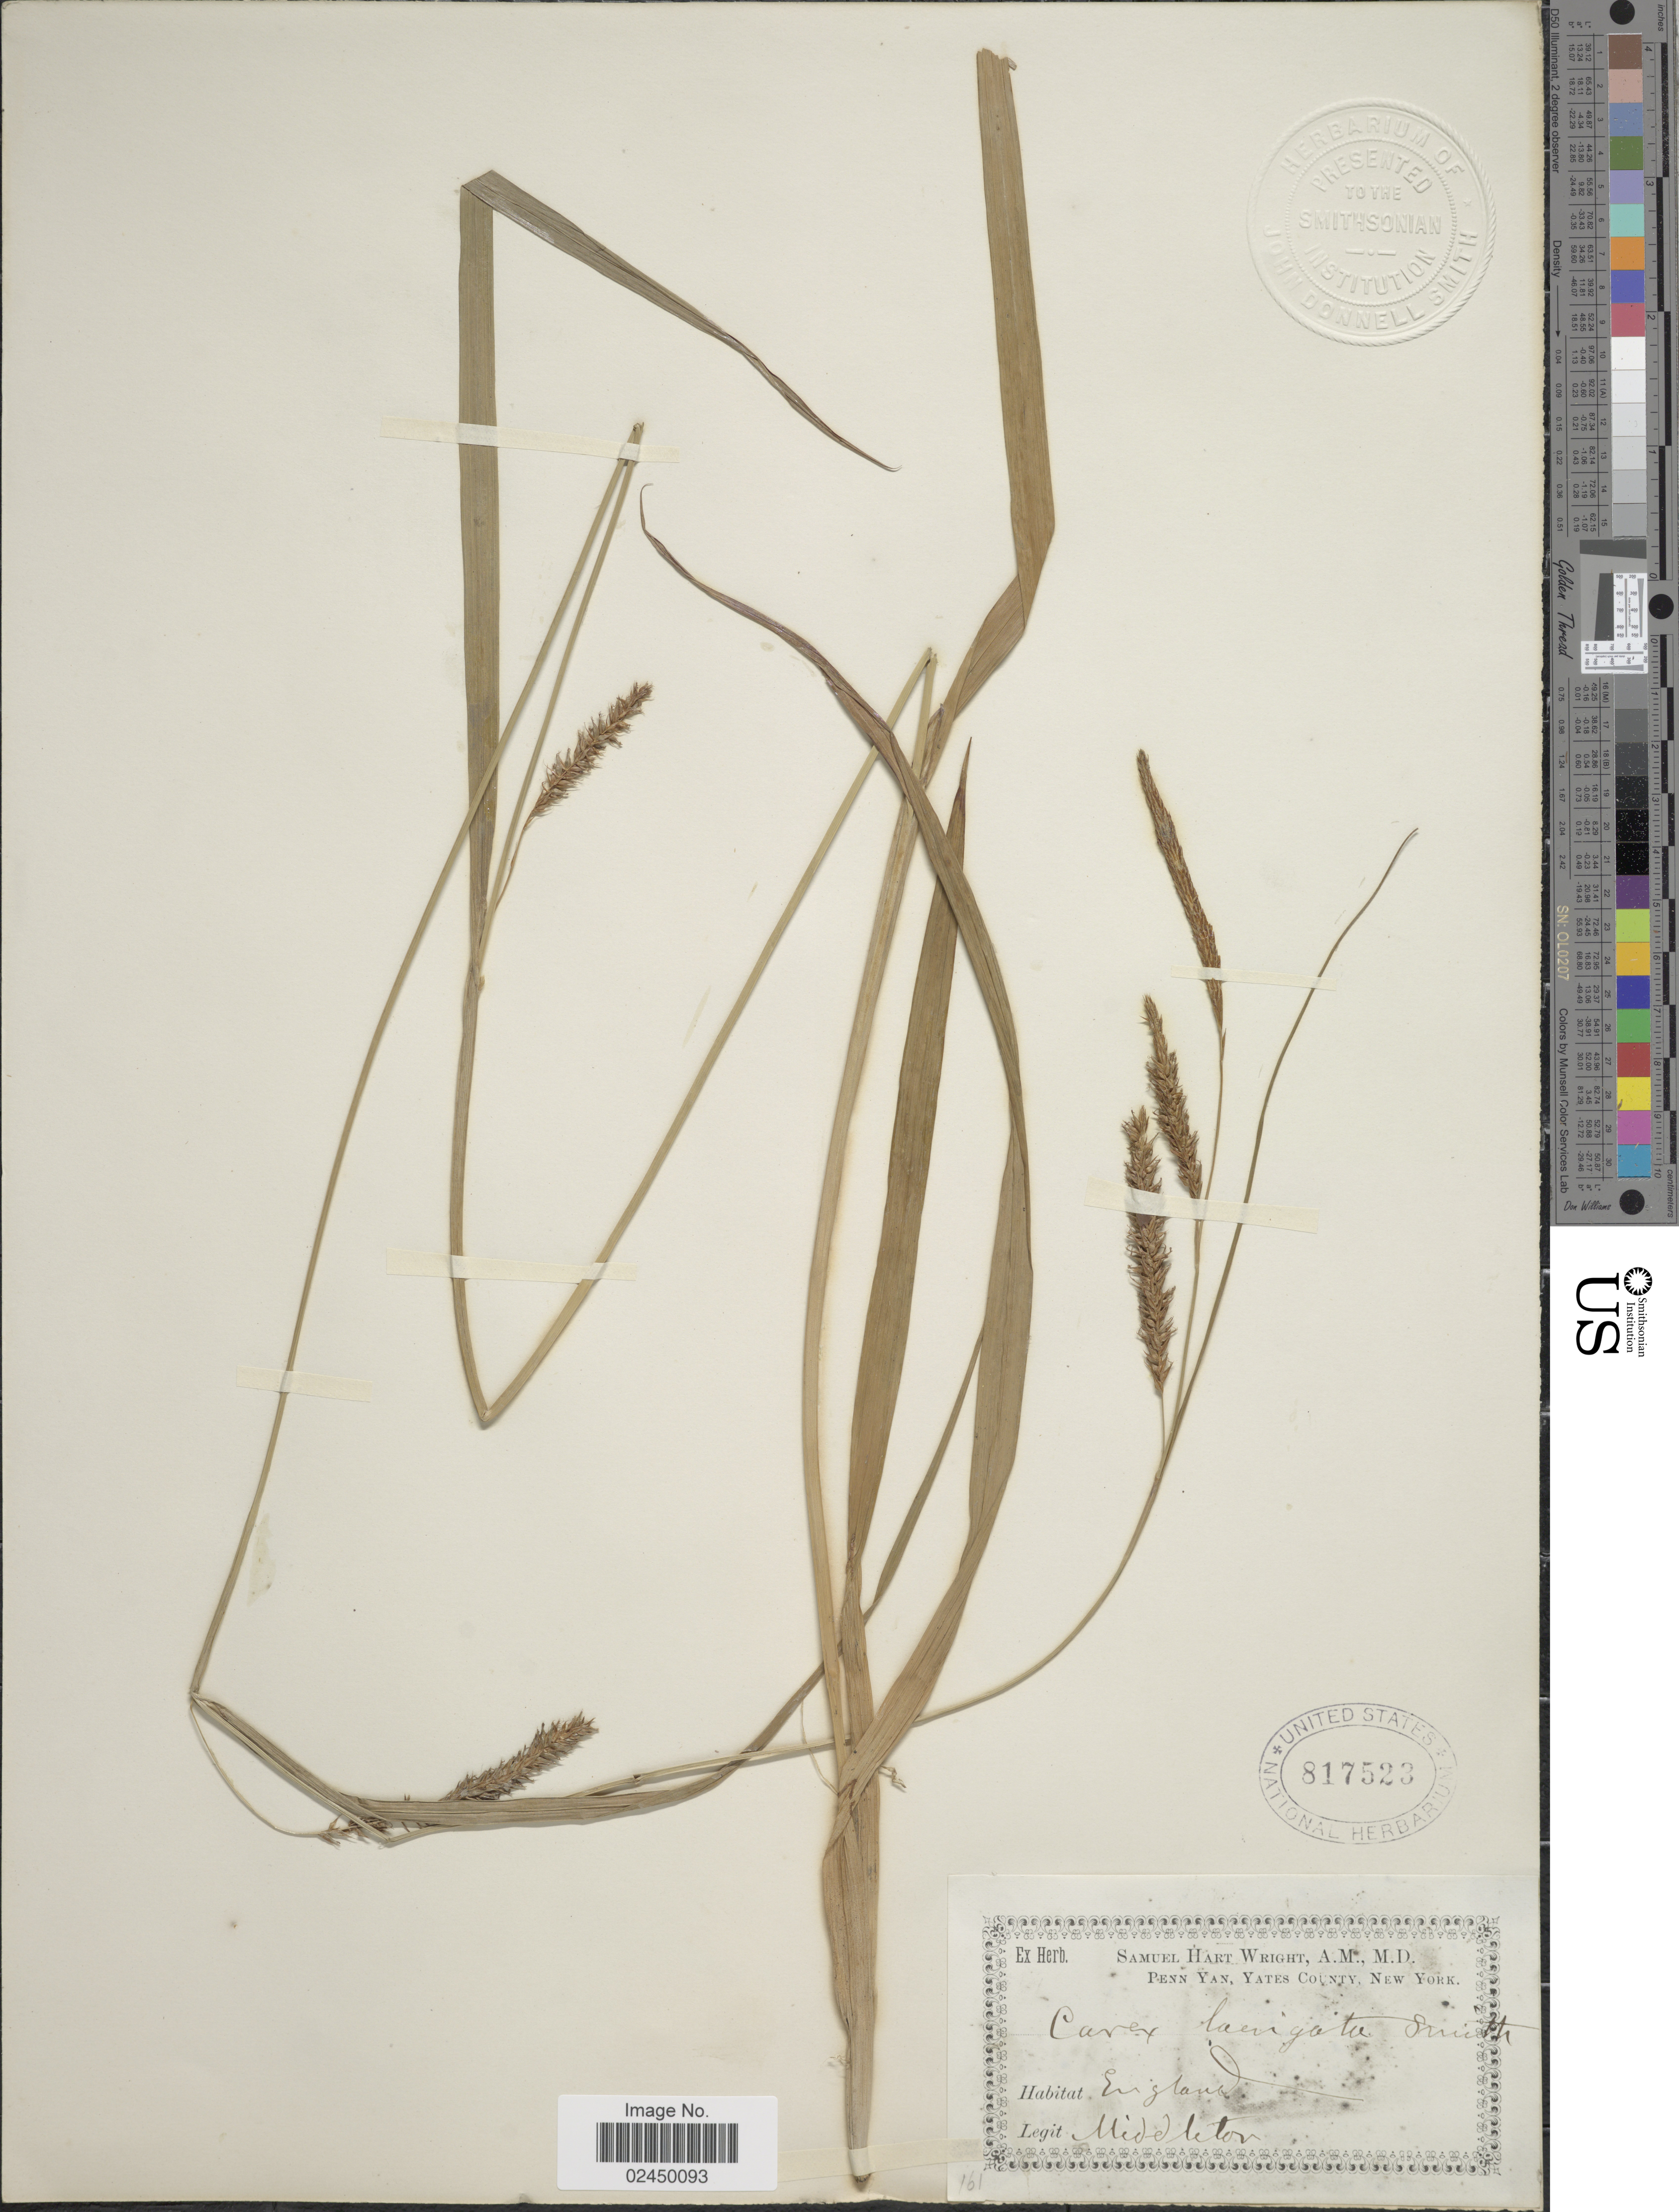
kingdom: Plantae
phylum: Tracheophyta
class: Liliopsida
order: Poales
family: Cyperaceae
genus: Carex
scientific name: Carex laevigata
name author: Sm.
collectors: Middleton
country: United Kingdom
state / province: England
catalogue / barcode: US 817523